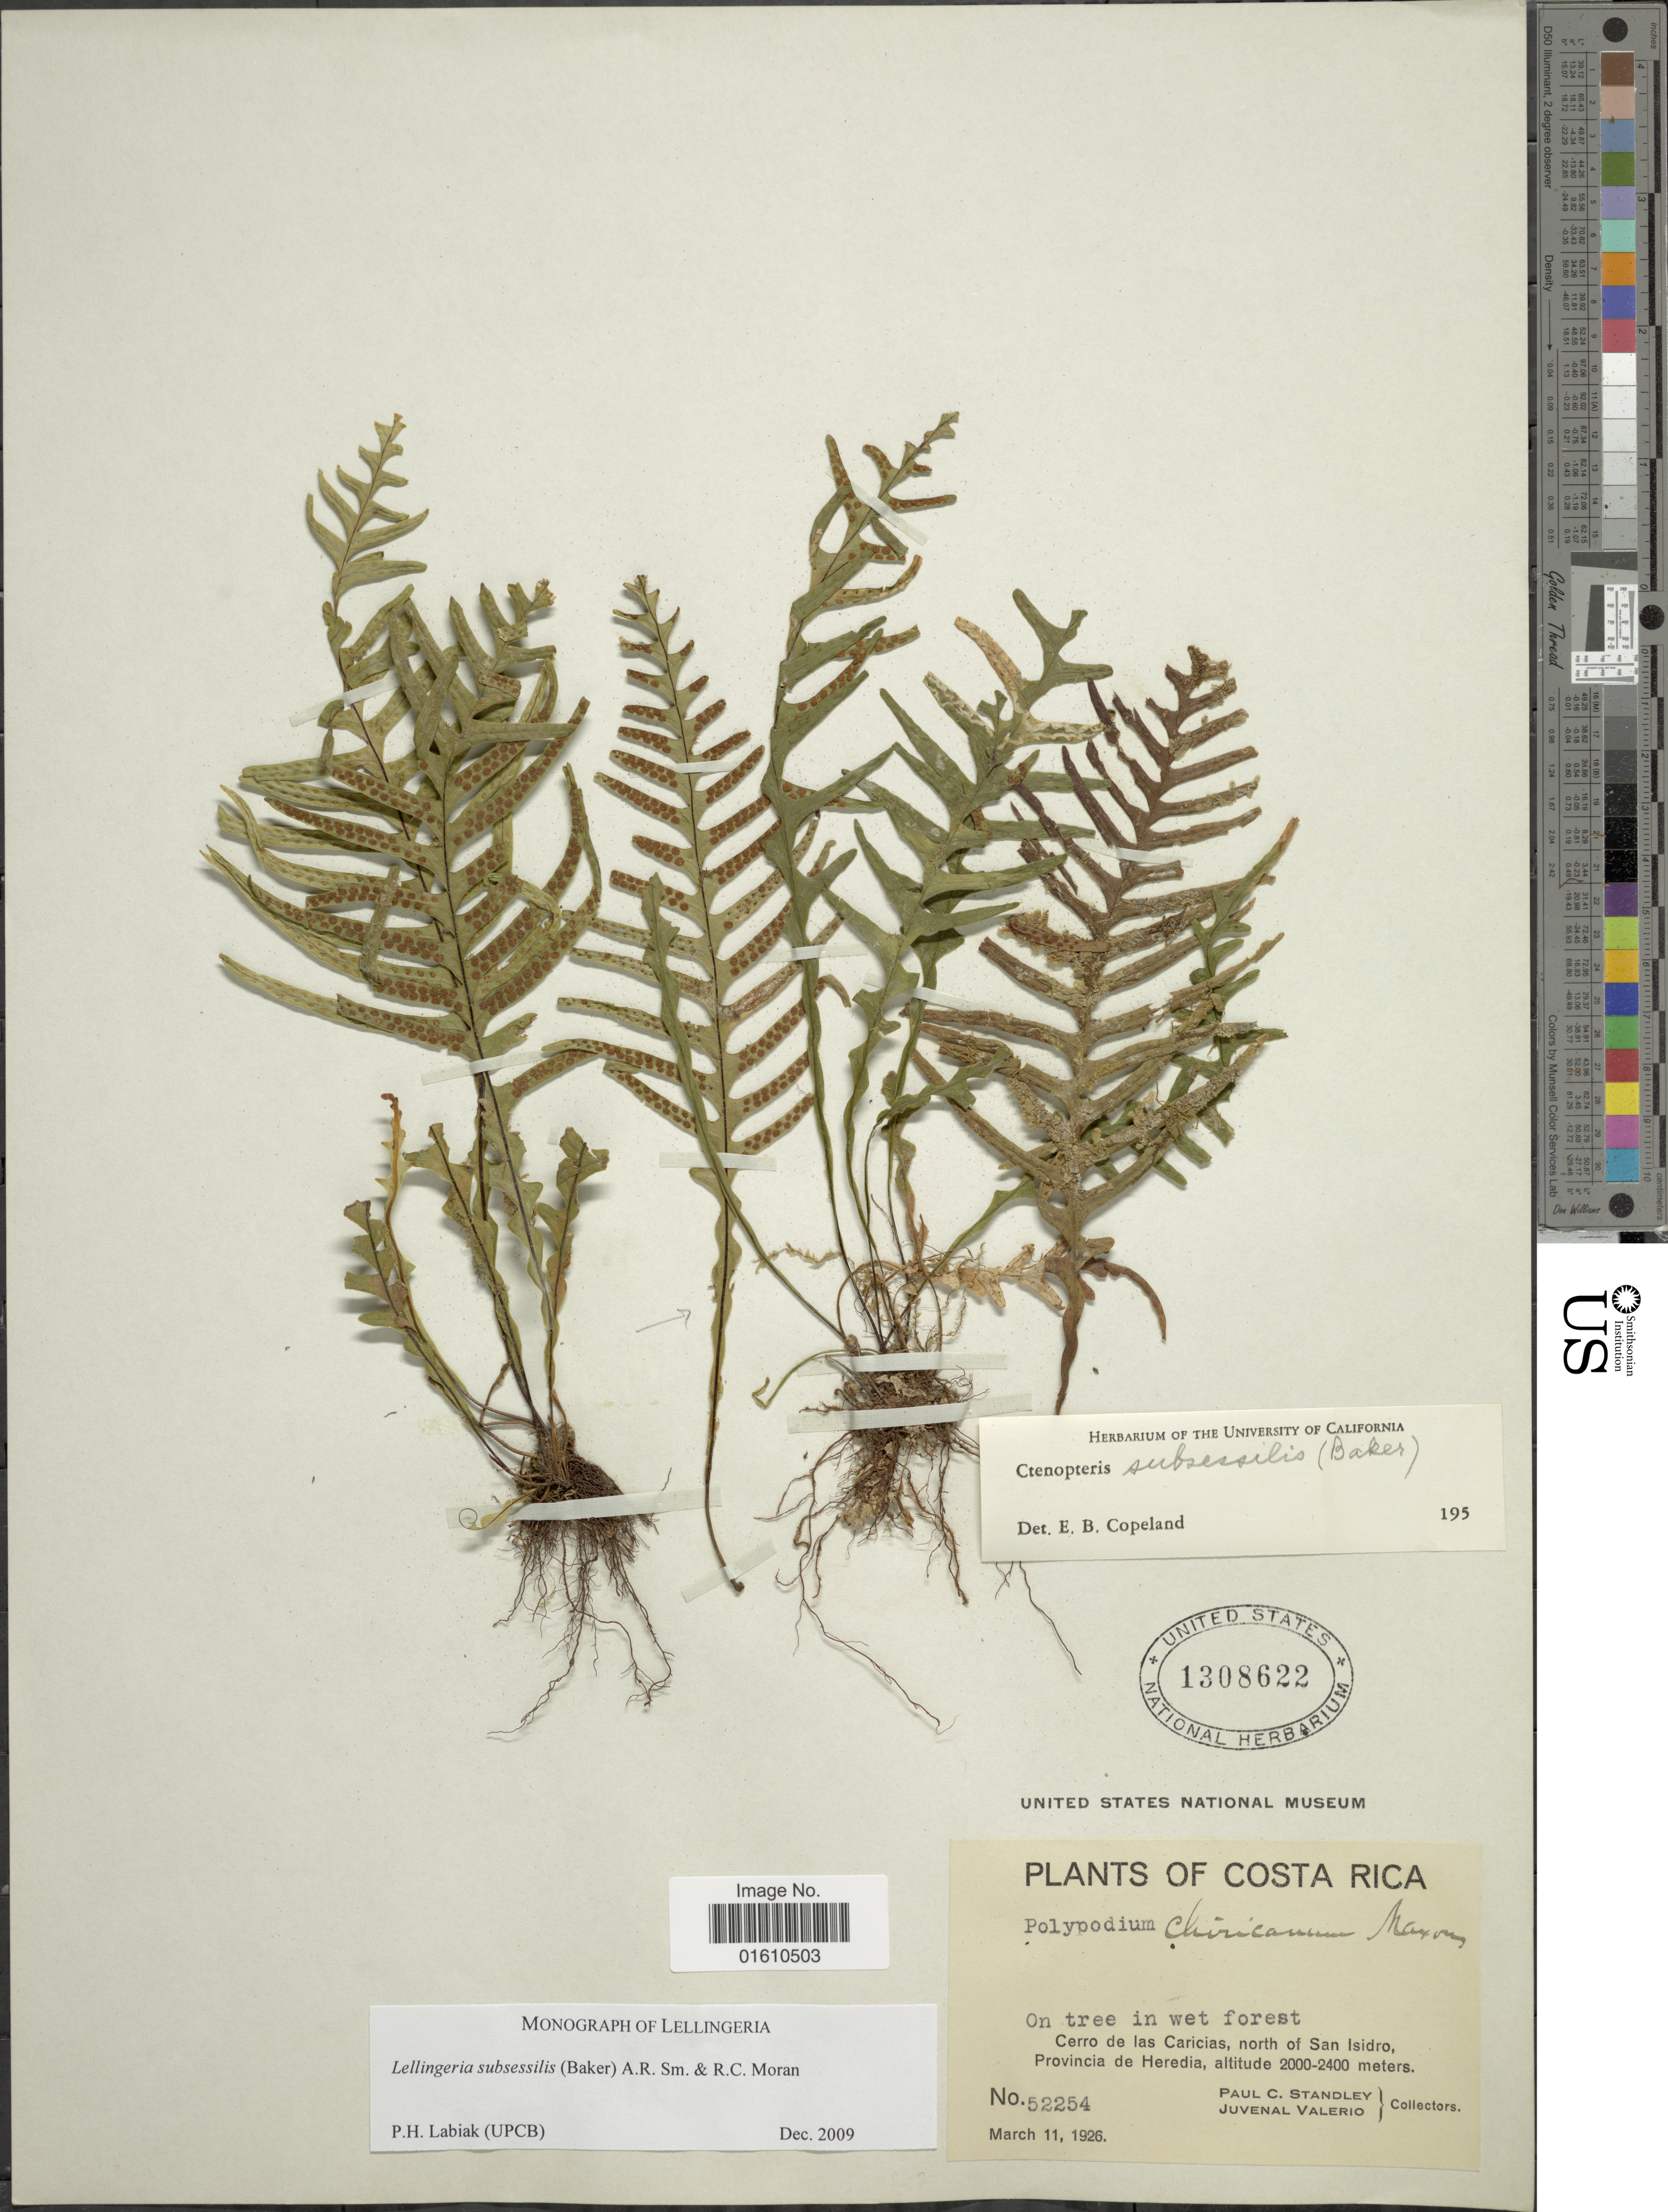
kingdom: Plantae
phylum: Tracheophyta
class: Polypodiopsida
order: Polypodiales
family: Polypodiaceae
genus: Lellingeria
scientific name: Lellingeria subsessilis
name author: (Baker) A.R. Sm. & R.C. Moran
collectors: P. C. Standley & J. Valerio R.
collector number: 52254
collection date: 1926-03-11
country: Costa Rica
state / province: Heredia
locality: Cerro de las Caricias, north of San Isidro, Provincia de Heredia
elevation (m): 2000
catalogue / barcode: US 1308622